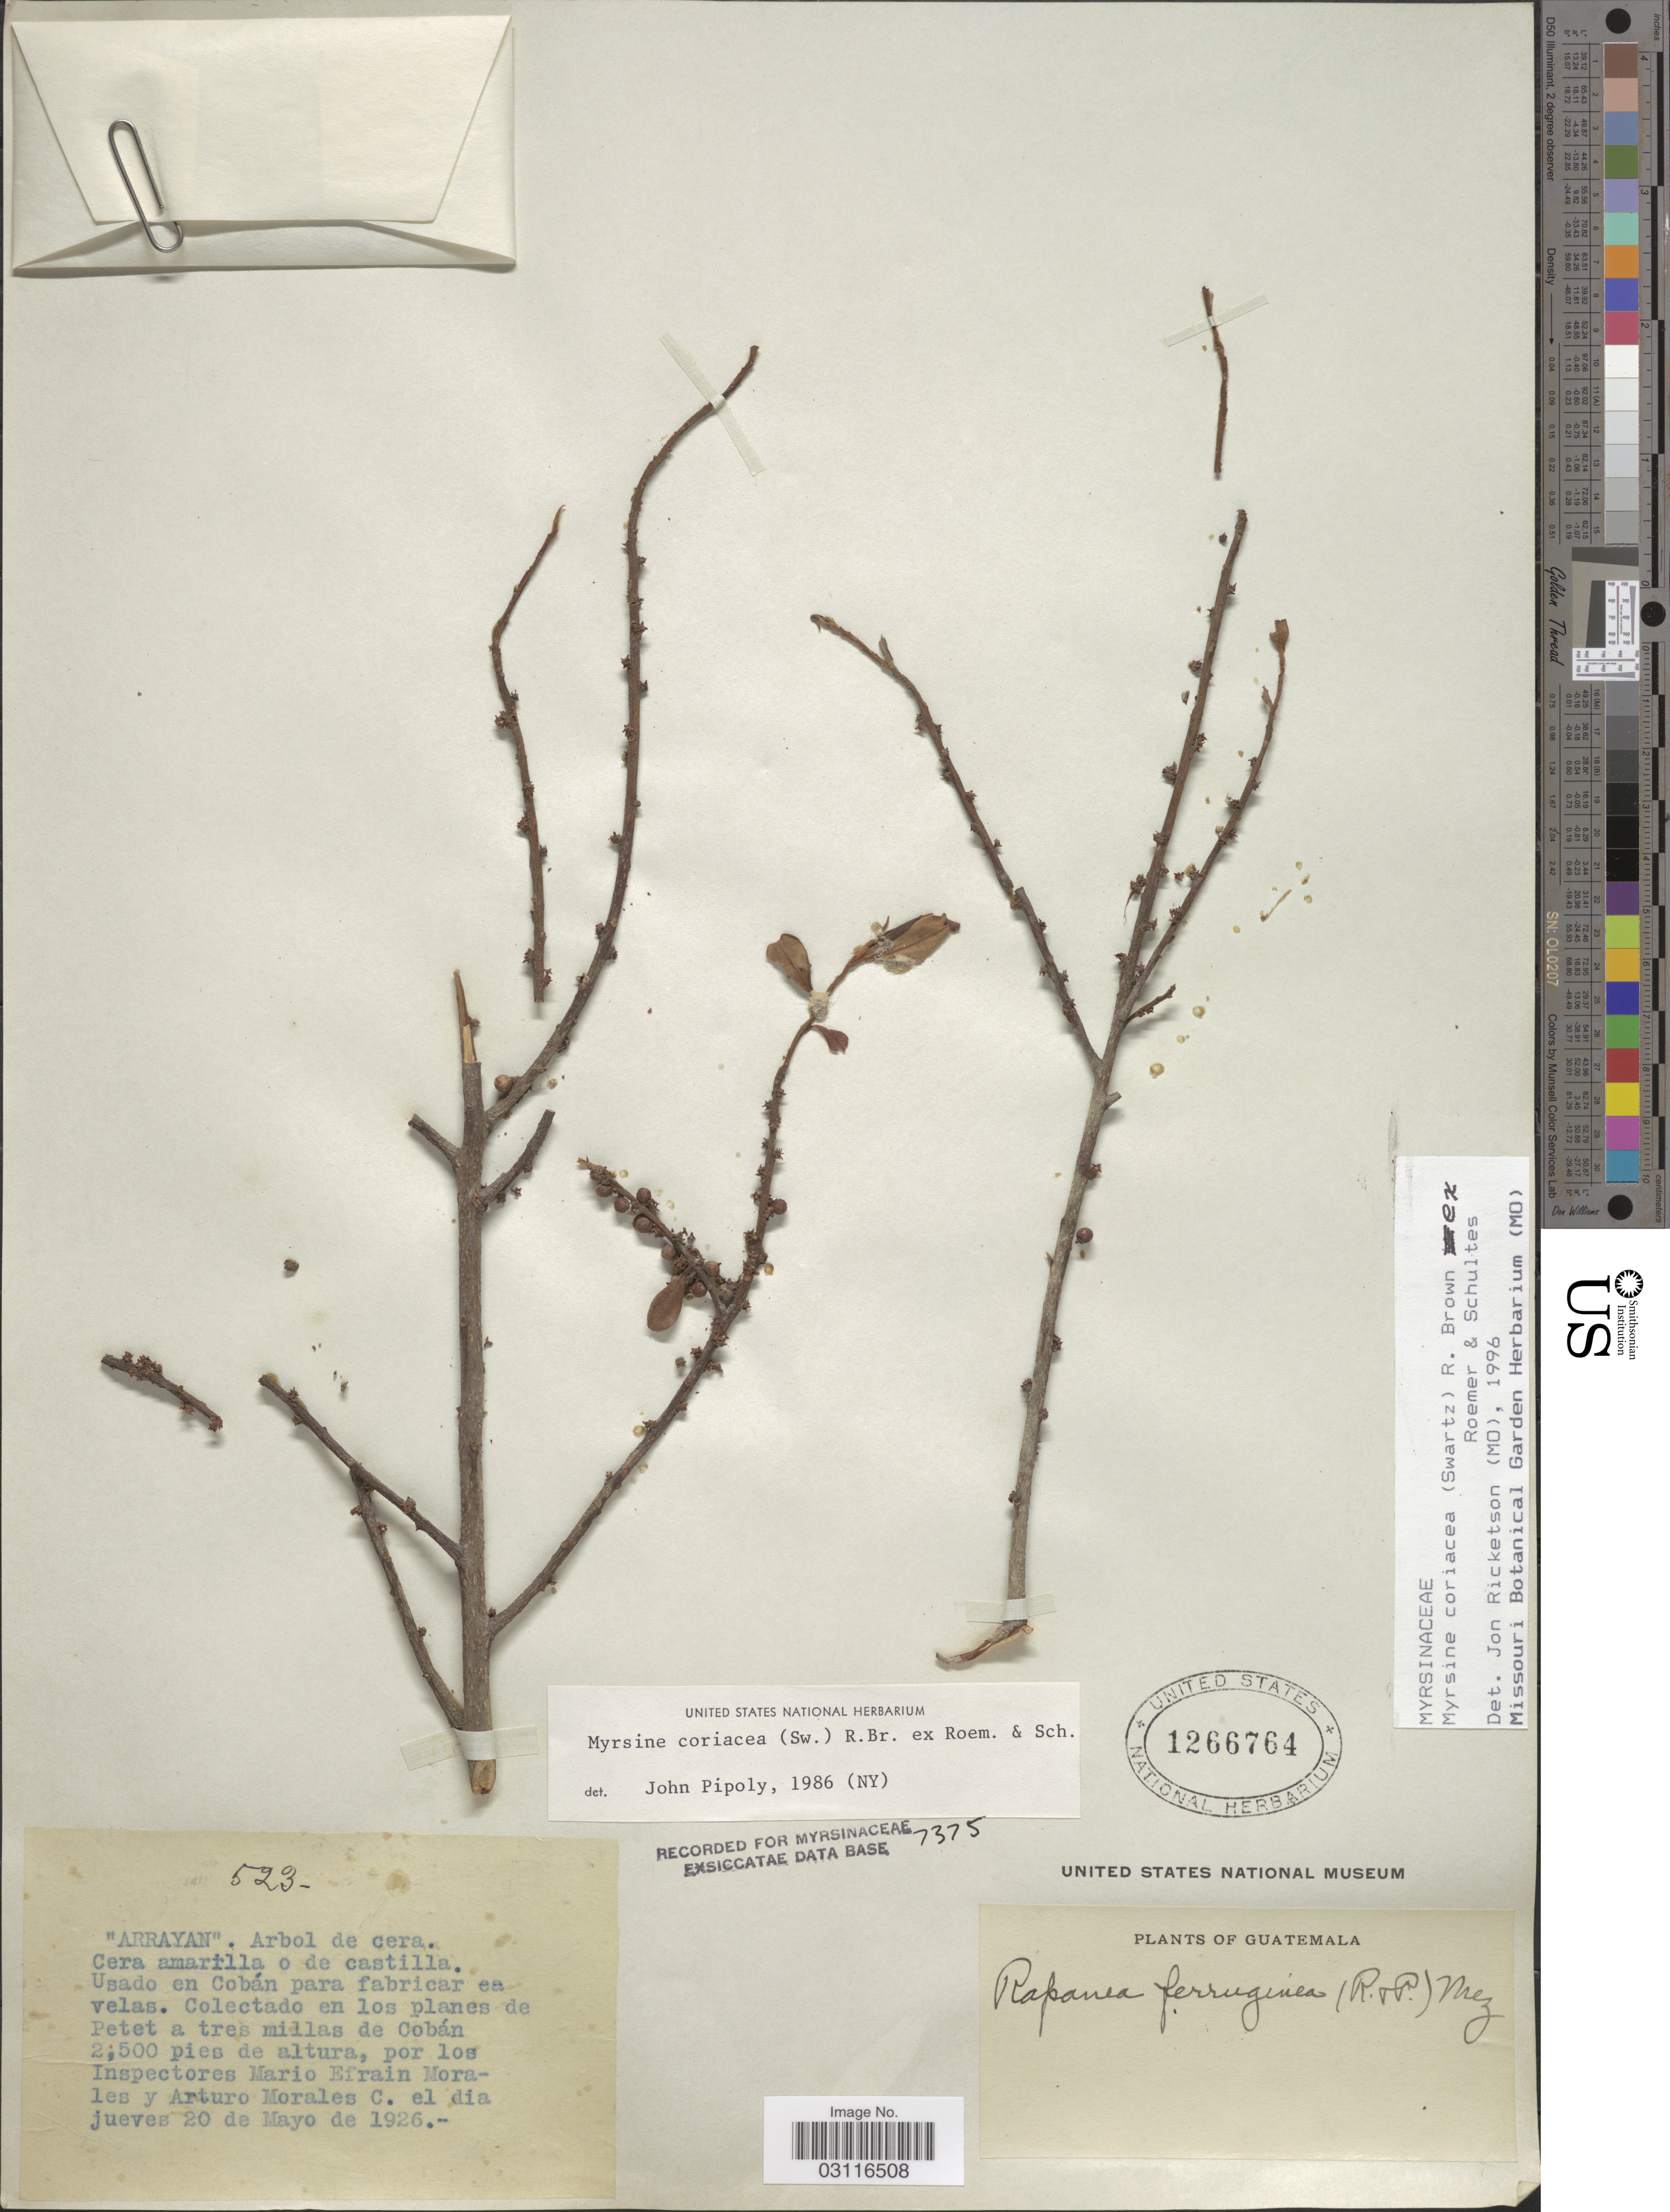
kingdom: Plantae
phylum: Tracheophyta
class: Magnoliopsida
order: Ericales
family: Primulaceae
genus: Myrsine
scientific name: Myrsine coriacea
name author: (Sw.) R. Br. ex Roem. & Schult.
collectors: M. Morales & A. Morales C.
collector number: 523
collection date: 1926-05-20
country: Guatemala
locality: Cobán.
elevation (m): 762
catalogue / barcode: US 1266764